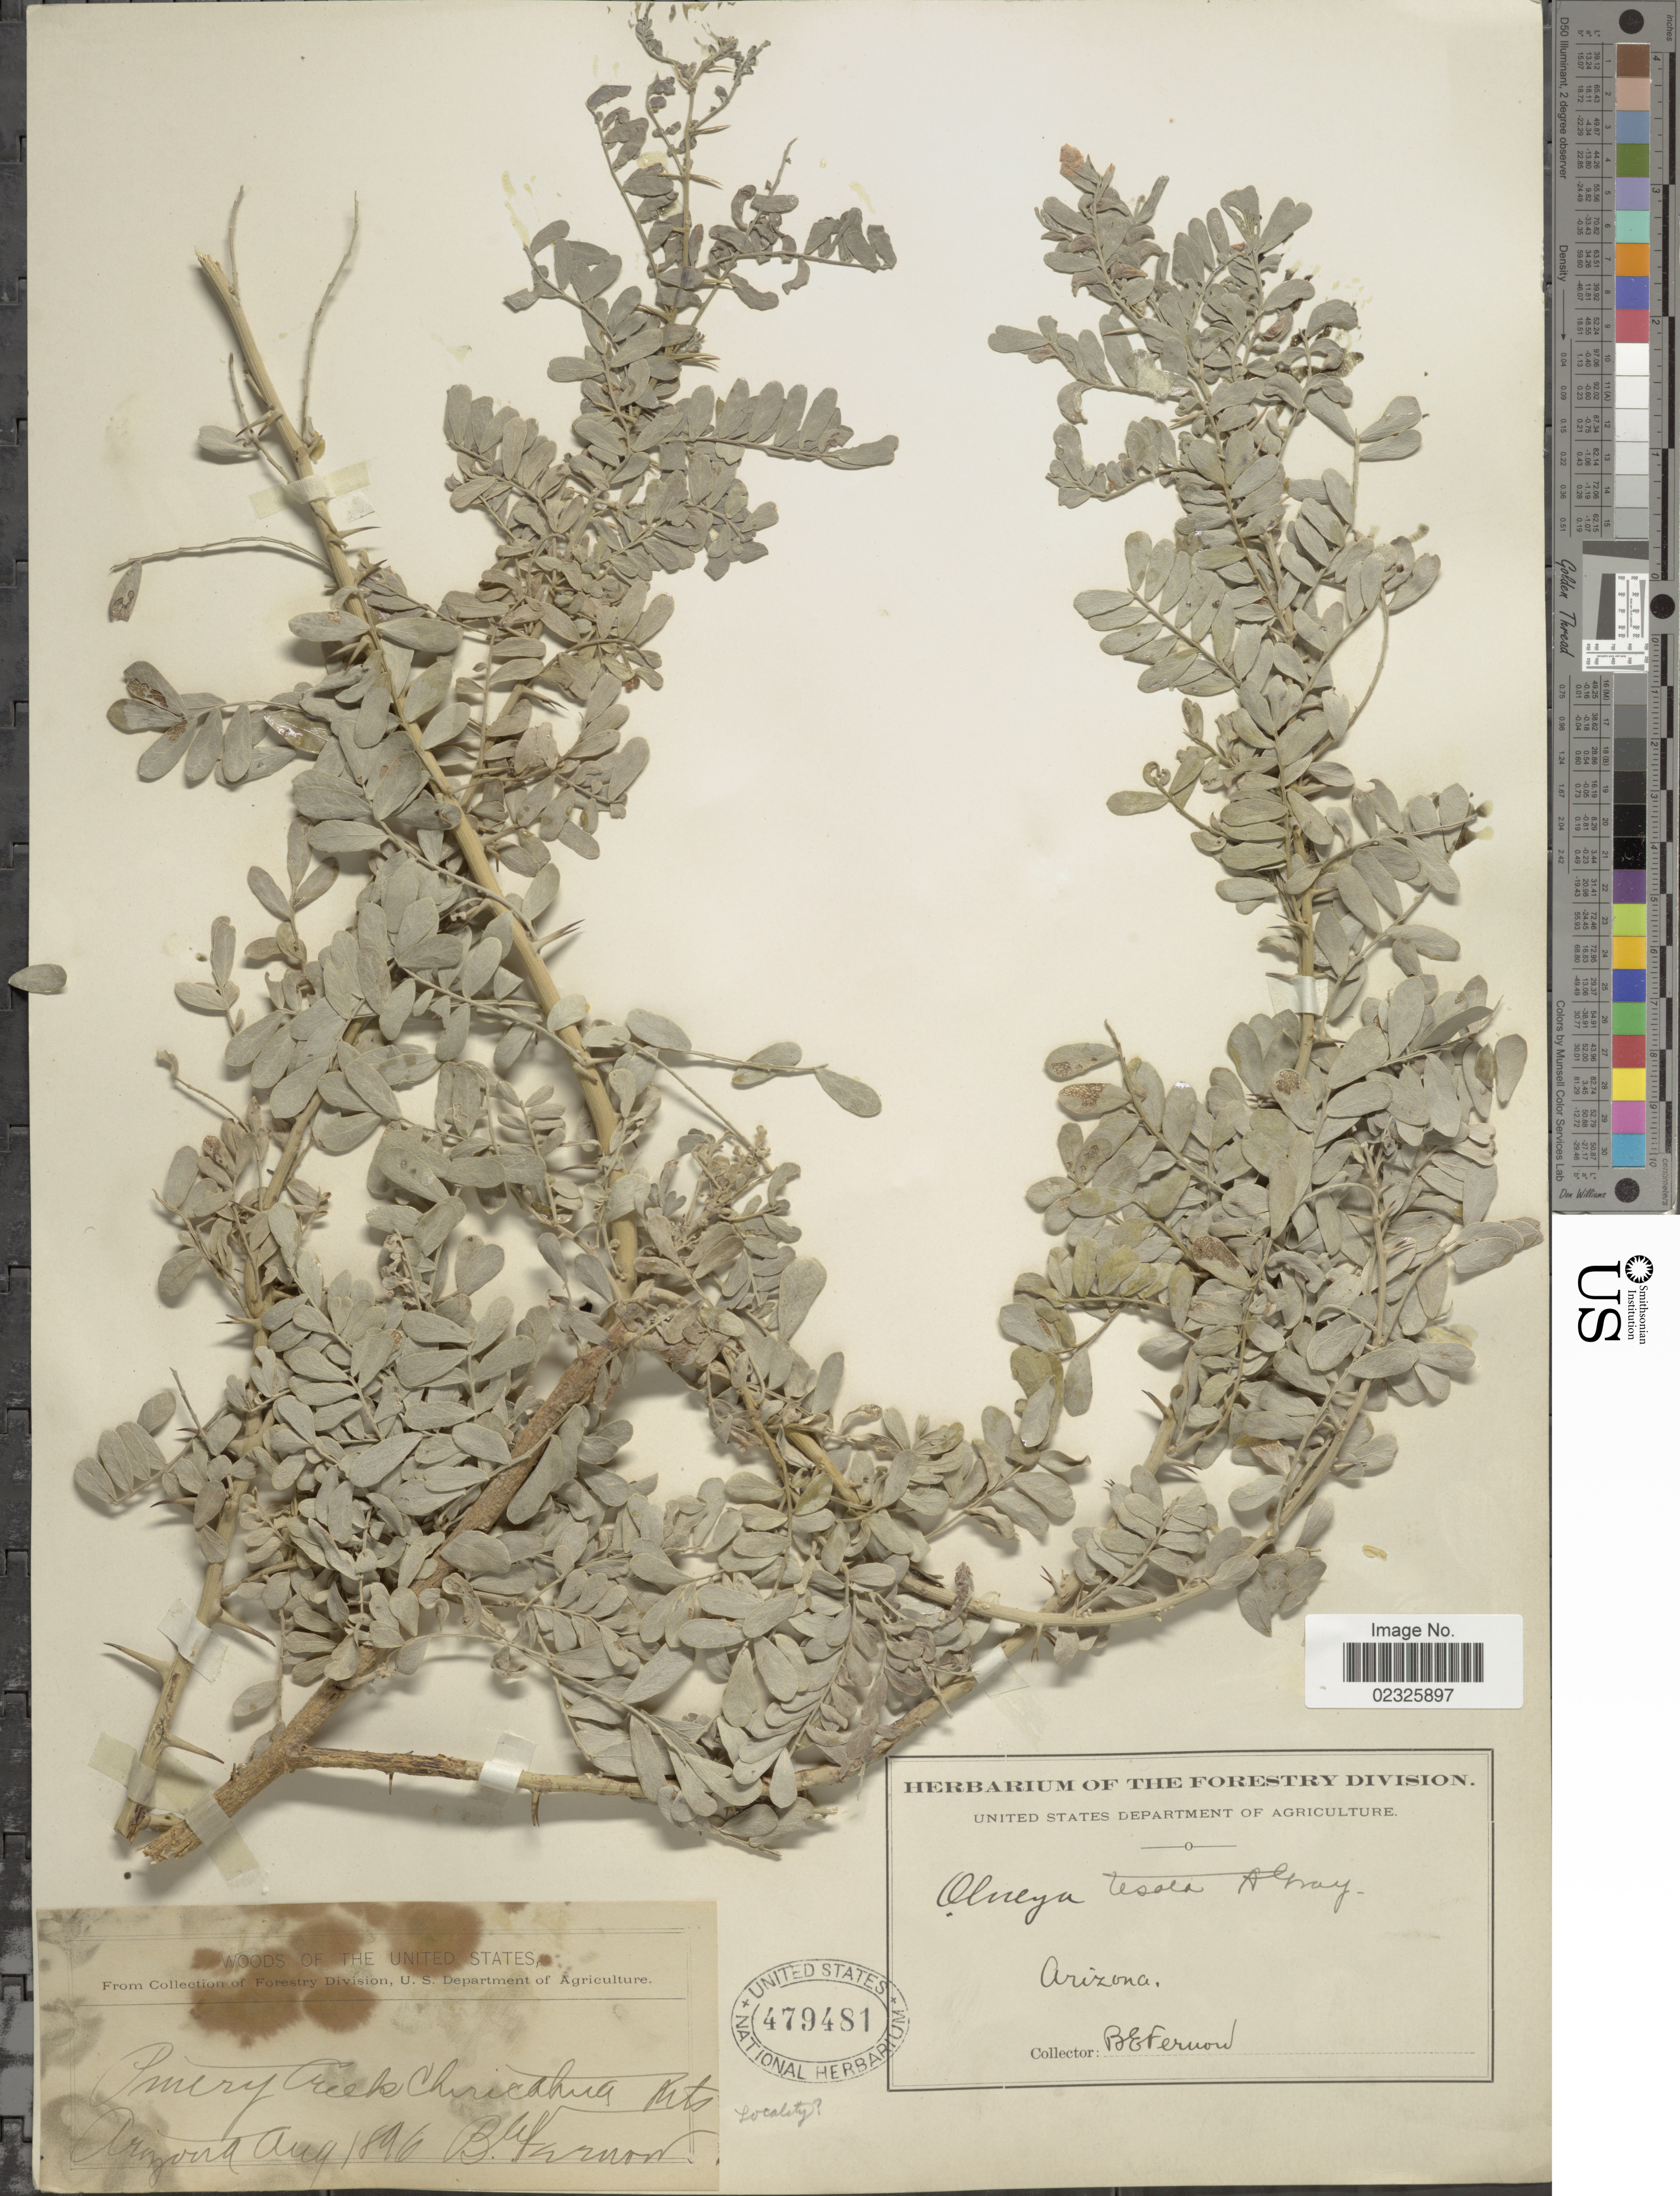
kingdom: Plantae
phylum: Tracheophyta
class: Magnoliopsida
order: Fabales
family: Fabaceae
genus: Olneya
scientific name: Olneya tesota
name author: A. Gray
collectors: B. Fernow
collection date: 1896-08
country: United States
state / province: Arizona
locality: Pinery Creek, Chiricahua Mts.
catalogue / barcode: US 479481